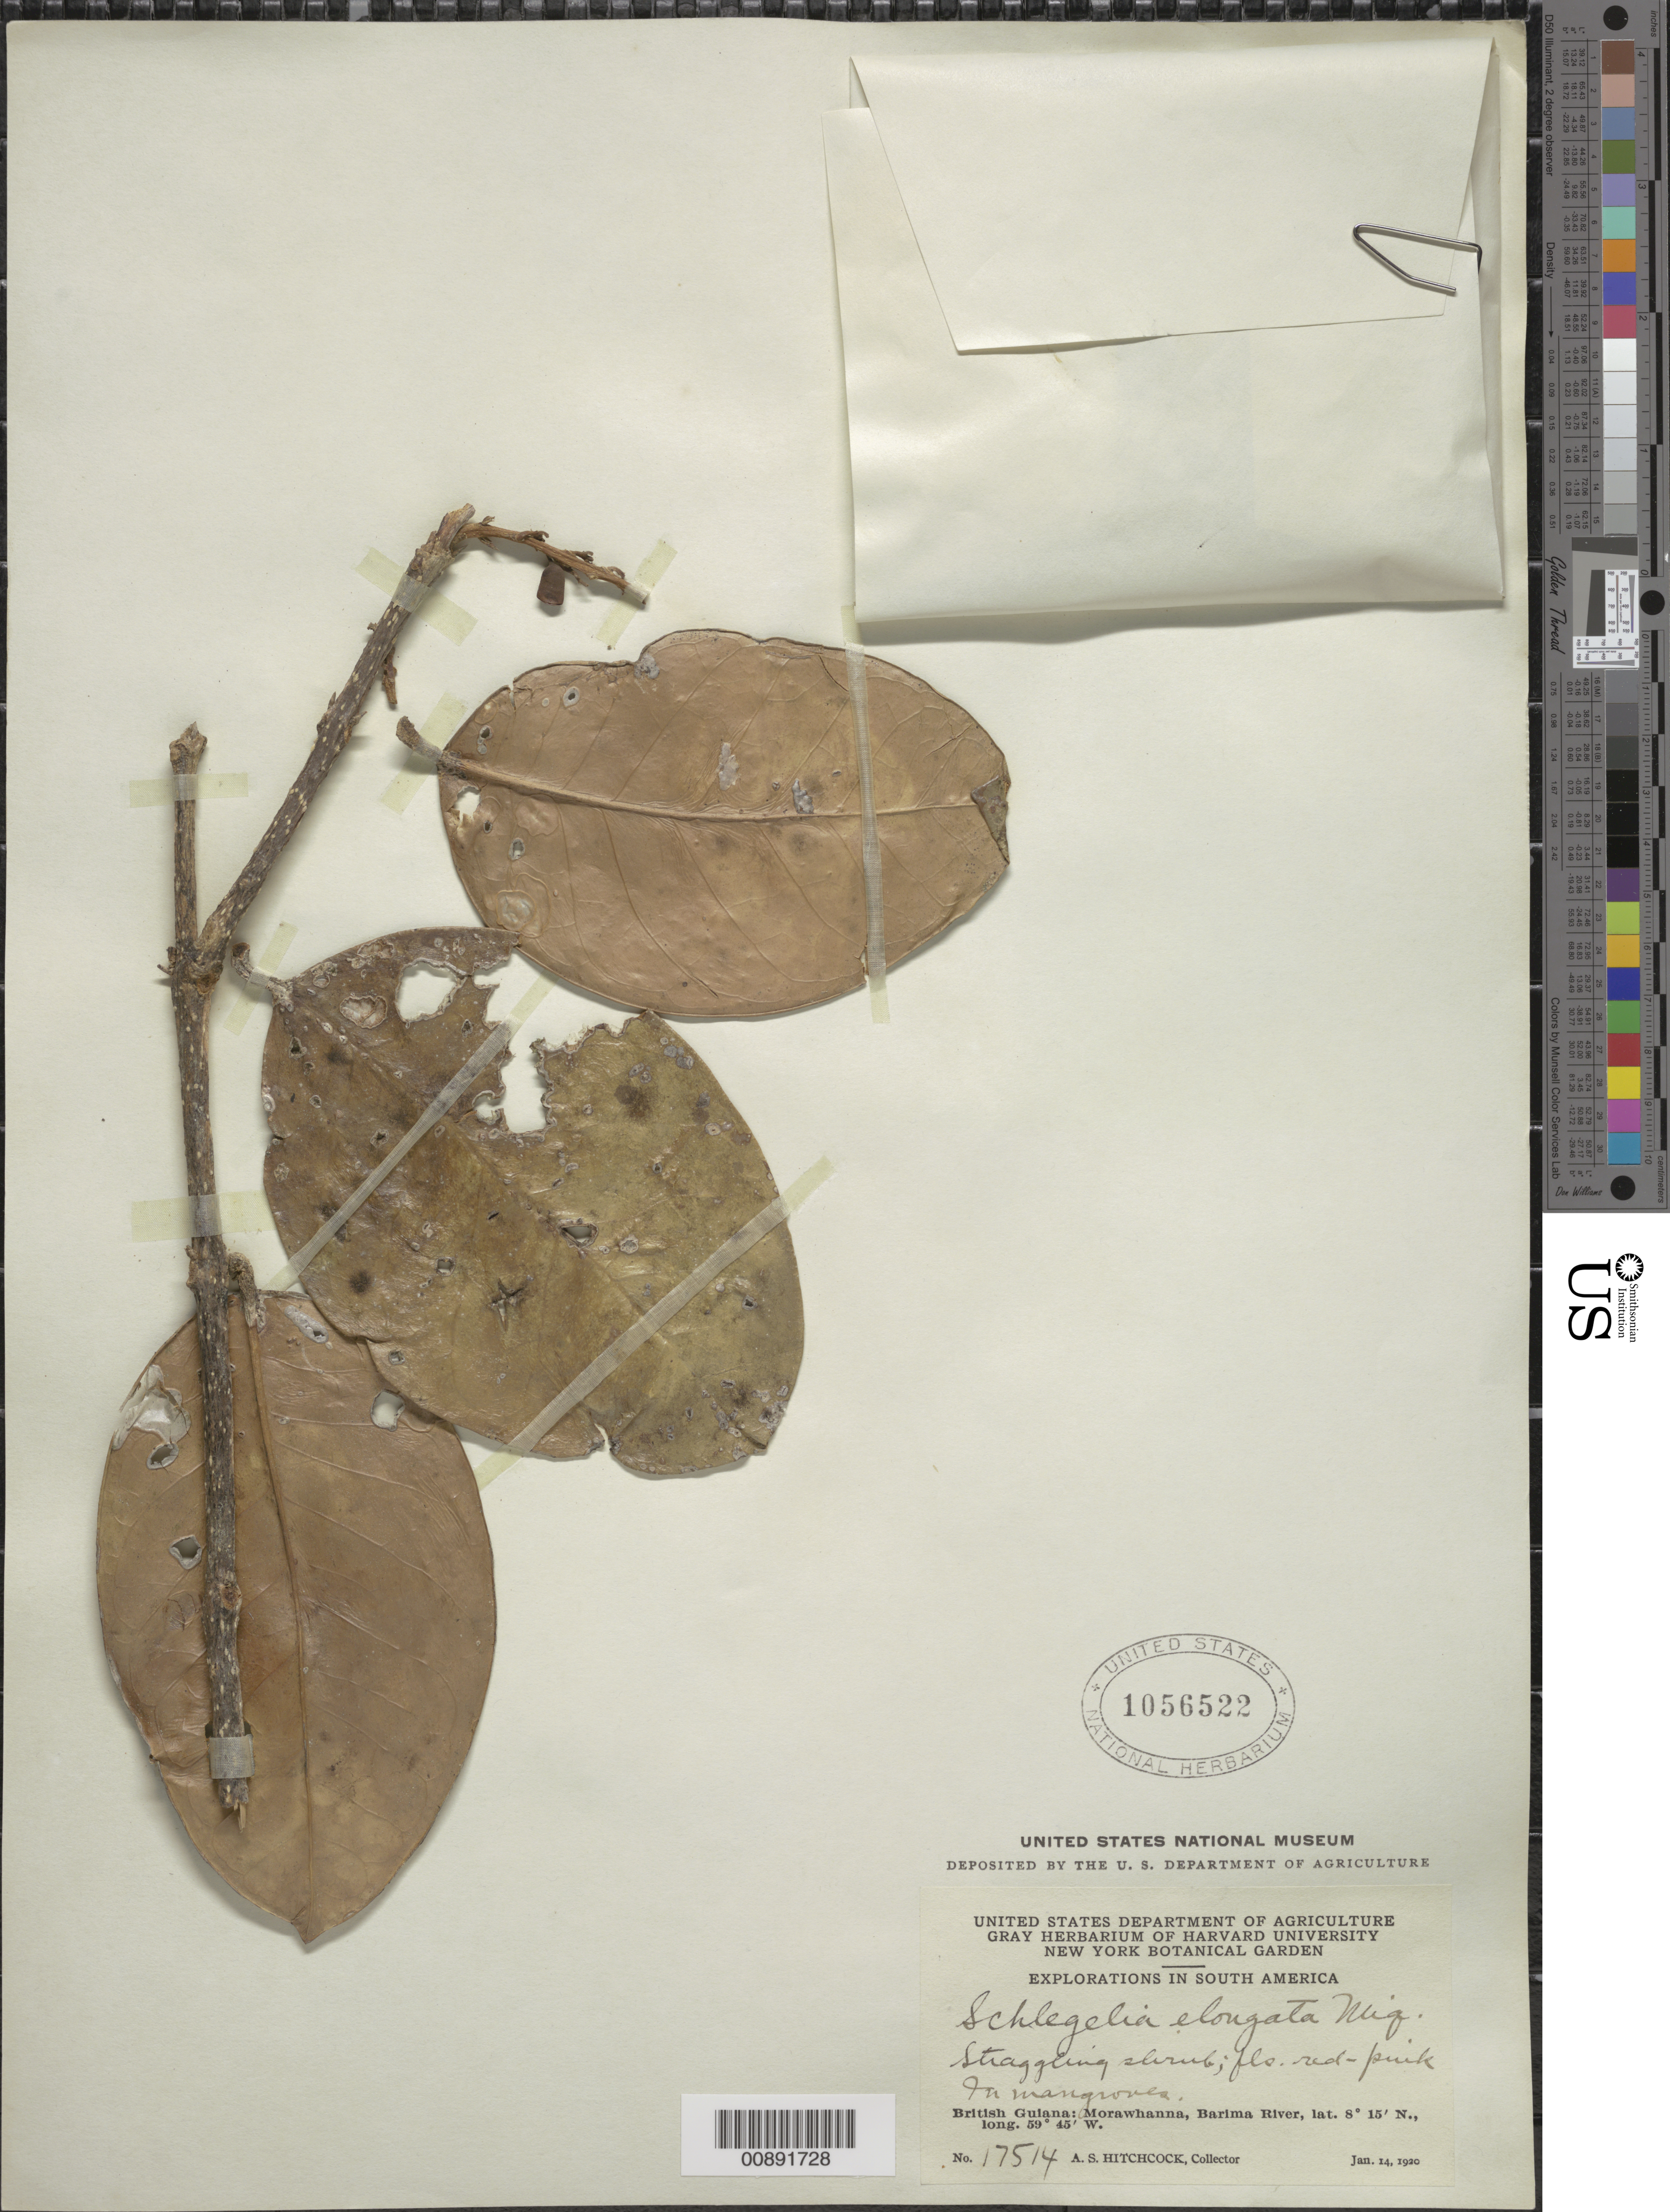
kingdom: Plantae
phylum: Tracheophyta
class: Magnoliopsida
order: Lamiales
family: Schlegeliaceae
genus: Schlegelia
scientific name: Schlegelia elongata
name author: Miq.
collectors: A. S. Hitchcock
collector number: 17514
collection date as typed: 14-Jan-20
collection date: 1920-01-14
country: Guyana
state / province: Barima-Waini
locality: Morawhanna, vic., Barima R.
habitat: Mangroves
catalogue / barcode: US 1056522